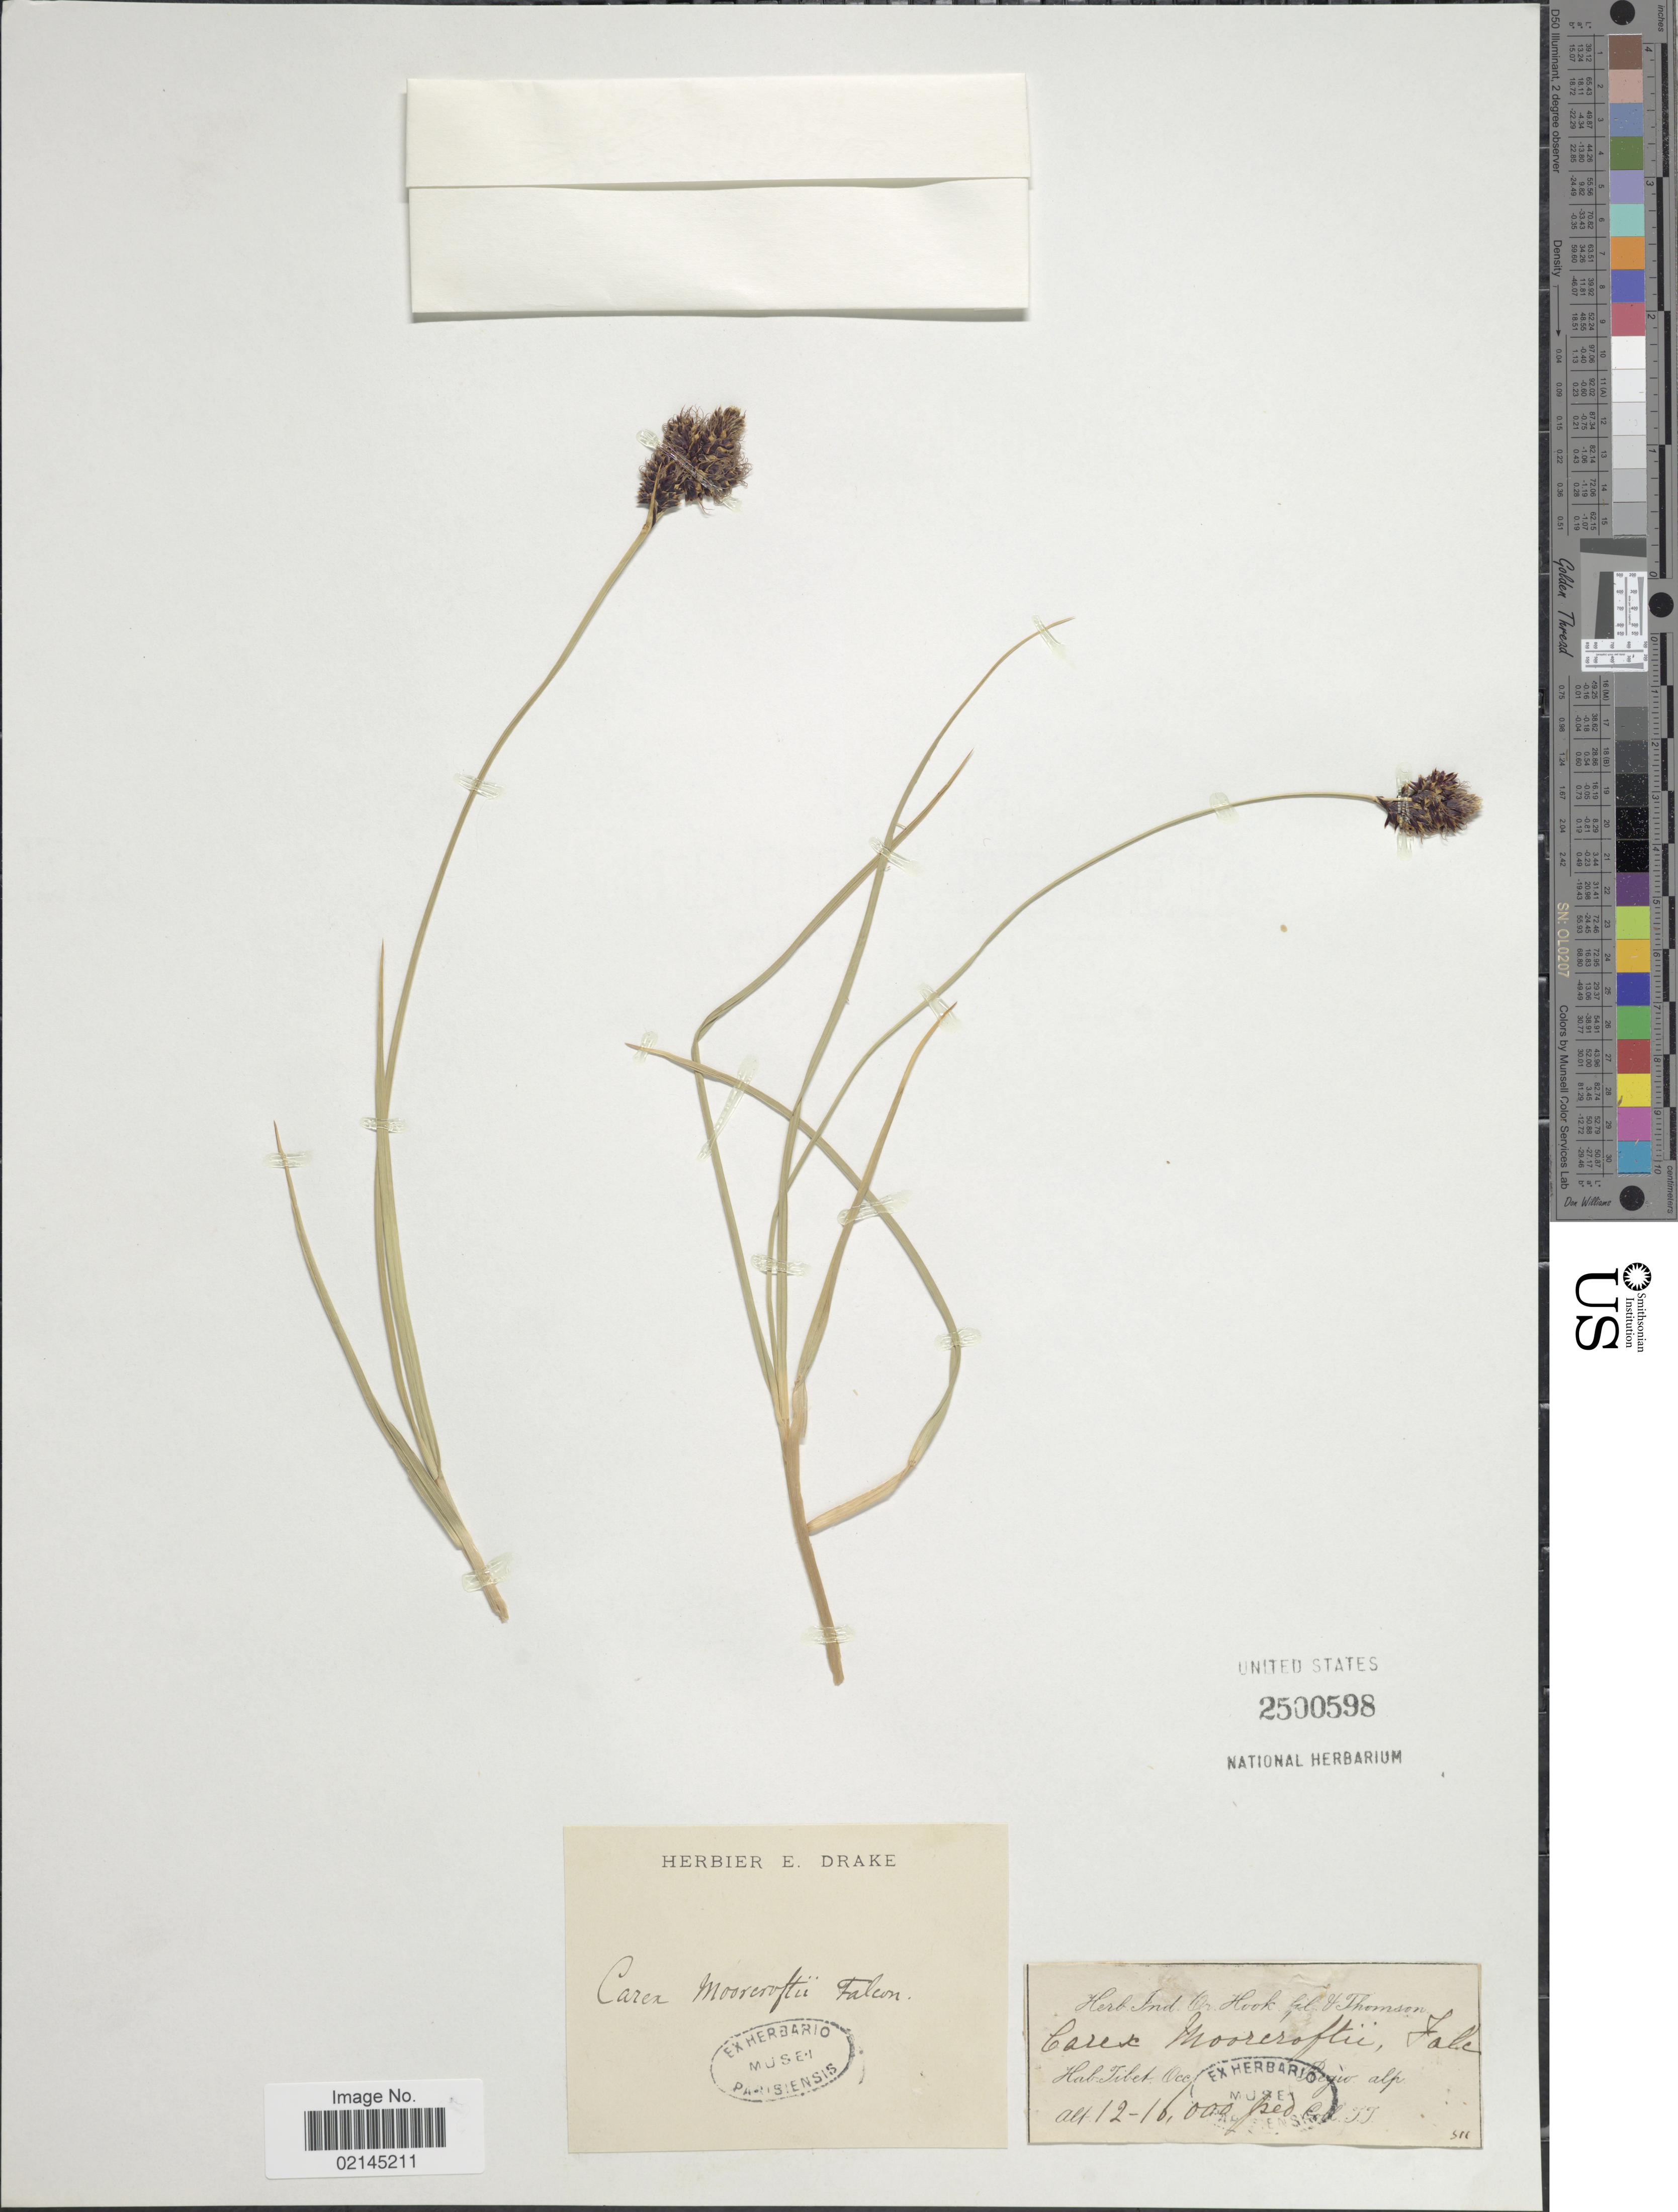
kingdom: Plantae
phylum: Tracheophyta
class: Liliopsida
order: Poales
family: Cyperaceae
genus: Carex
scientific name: Carex moorcroftii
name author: Falc. ex Boott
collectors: T. Thomson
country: China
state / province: Xizang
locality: Tibet Occ., Regio alp.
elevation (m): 3658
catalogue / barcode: US 2500598